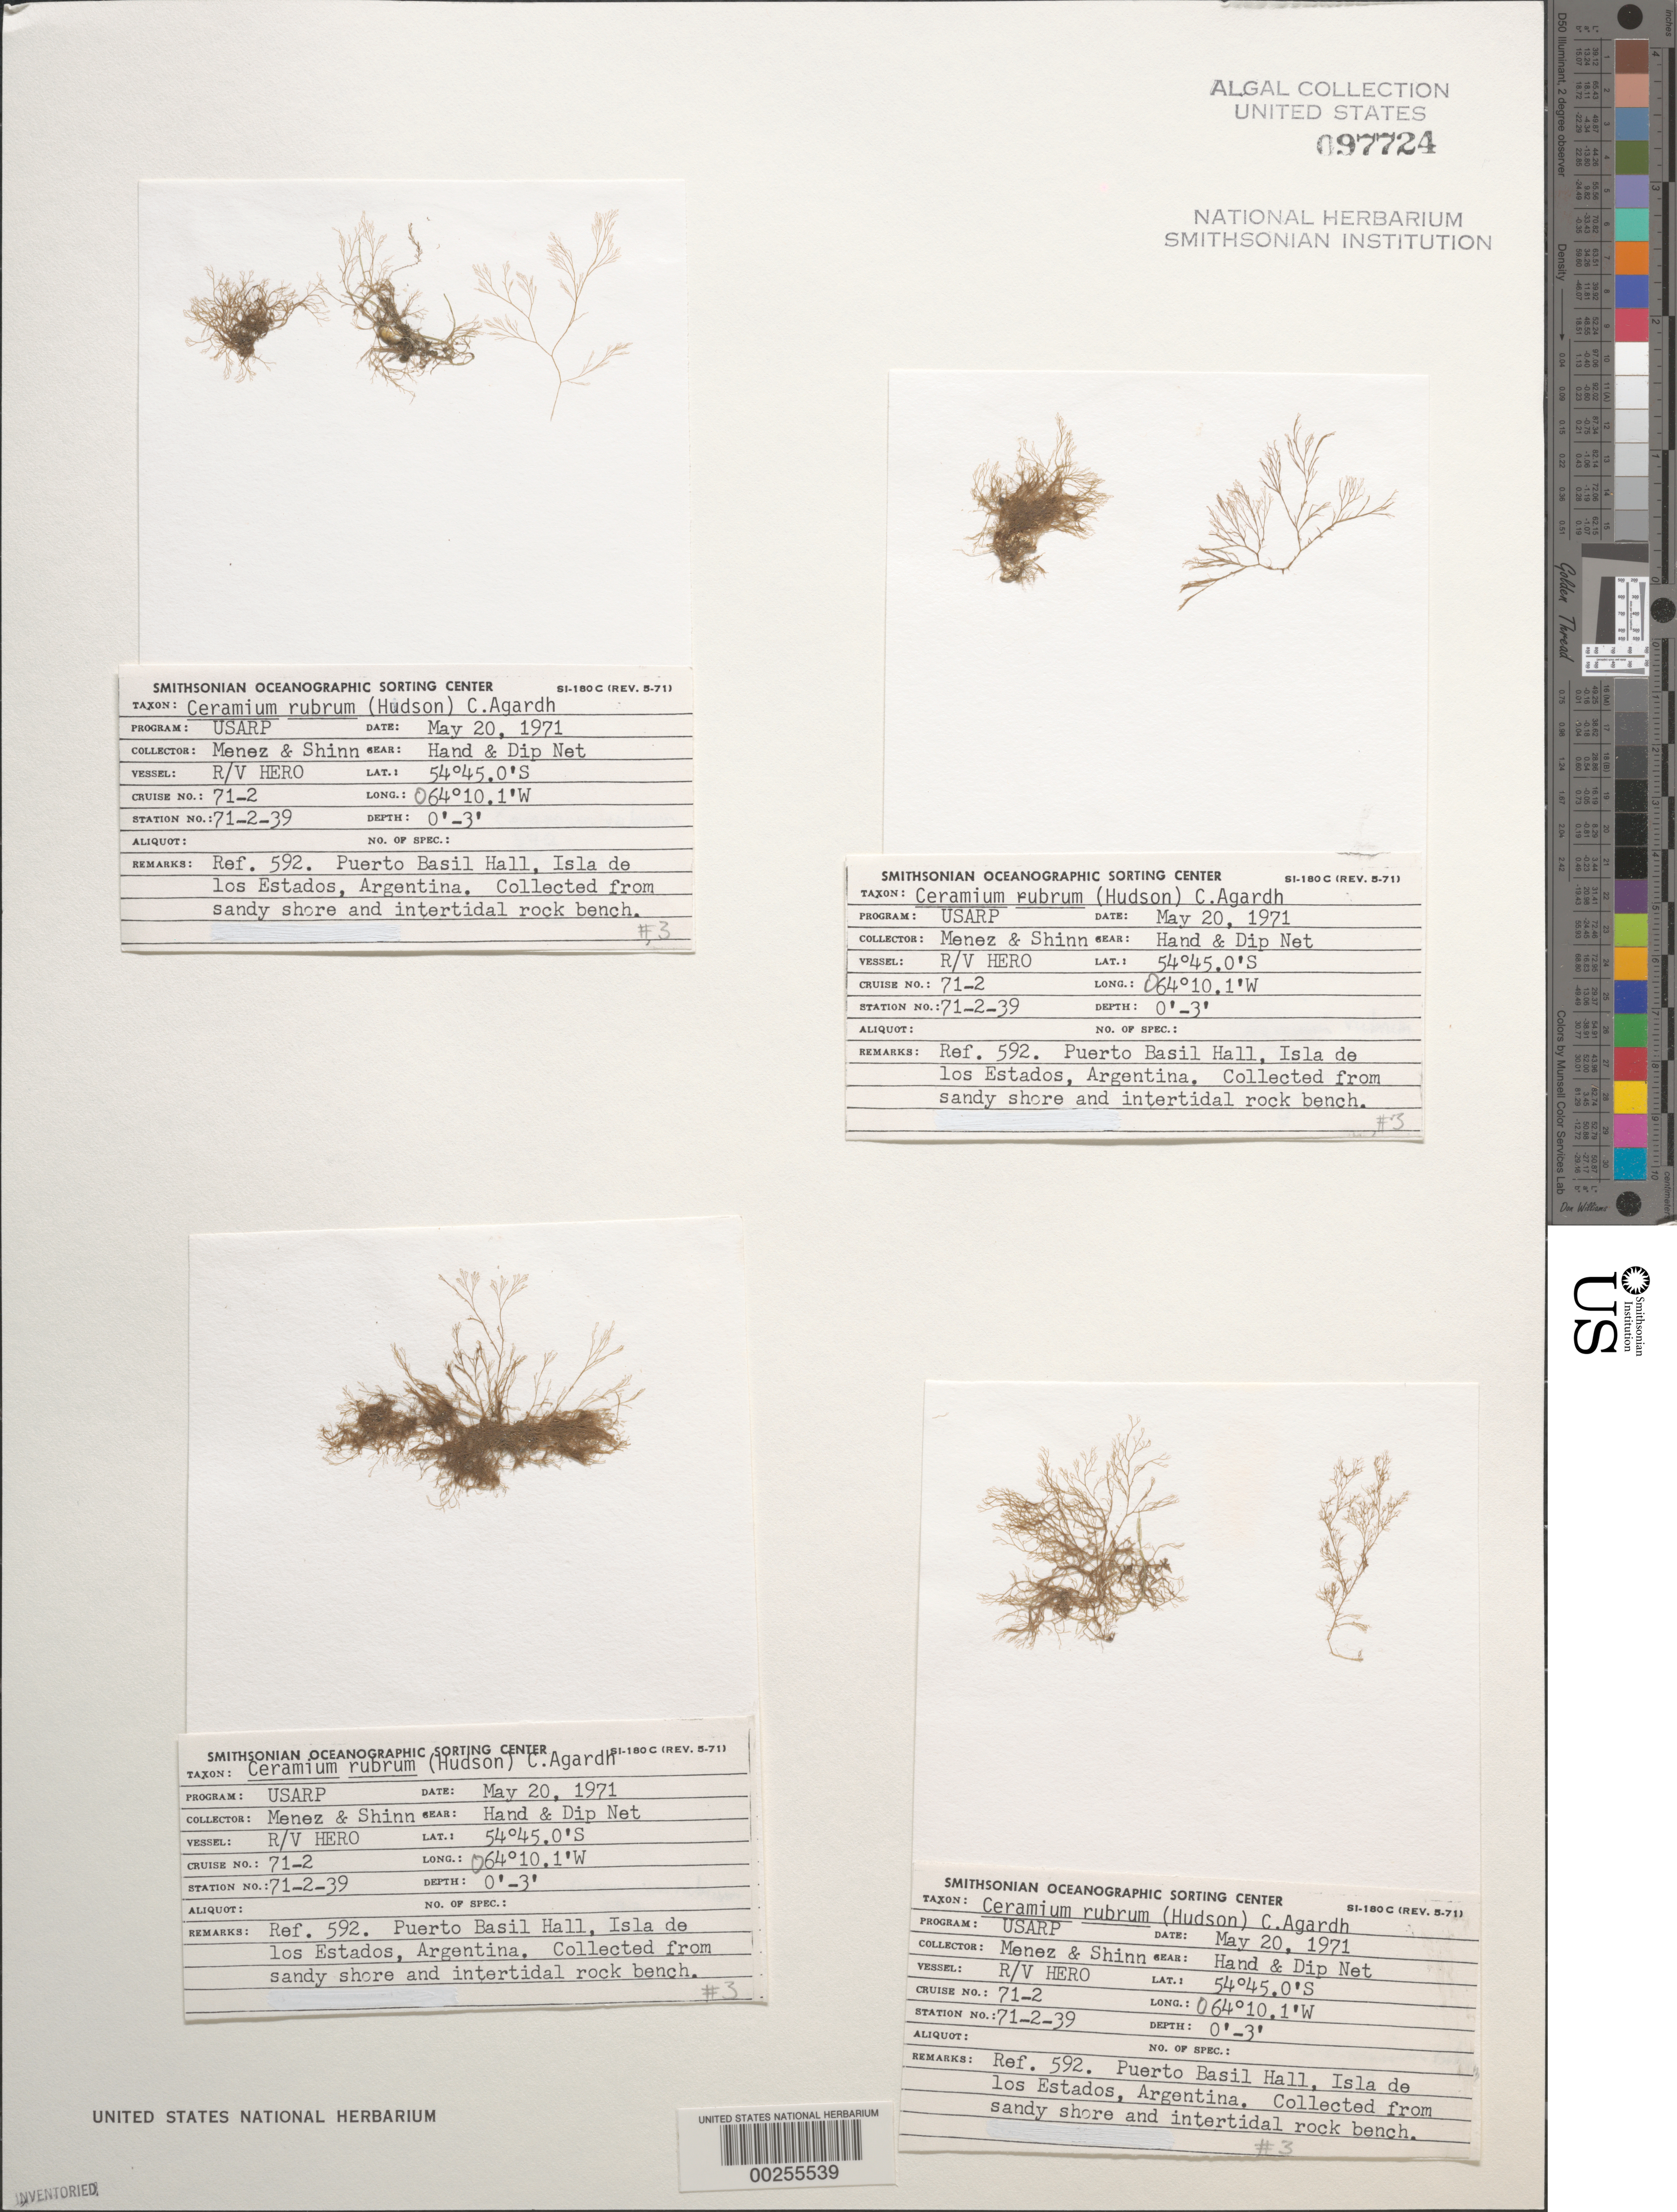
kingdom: Plantae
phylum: Rhodophyta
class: Florideophyceae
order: Ceramiales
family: Ceramiaceae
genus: Ceramium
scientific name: Ceramium rubrum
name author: C. Agardh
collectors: Meñez & -. Shinn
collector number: Station 71-2-39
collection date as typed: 20 May 1971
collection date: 1971-05-20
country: Argentina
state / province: Tierra del Fuego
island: Isla de los Estados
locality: Puerto Basil Hall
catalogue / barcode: US 97724